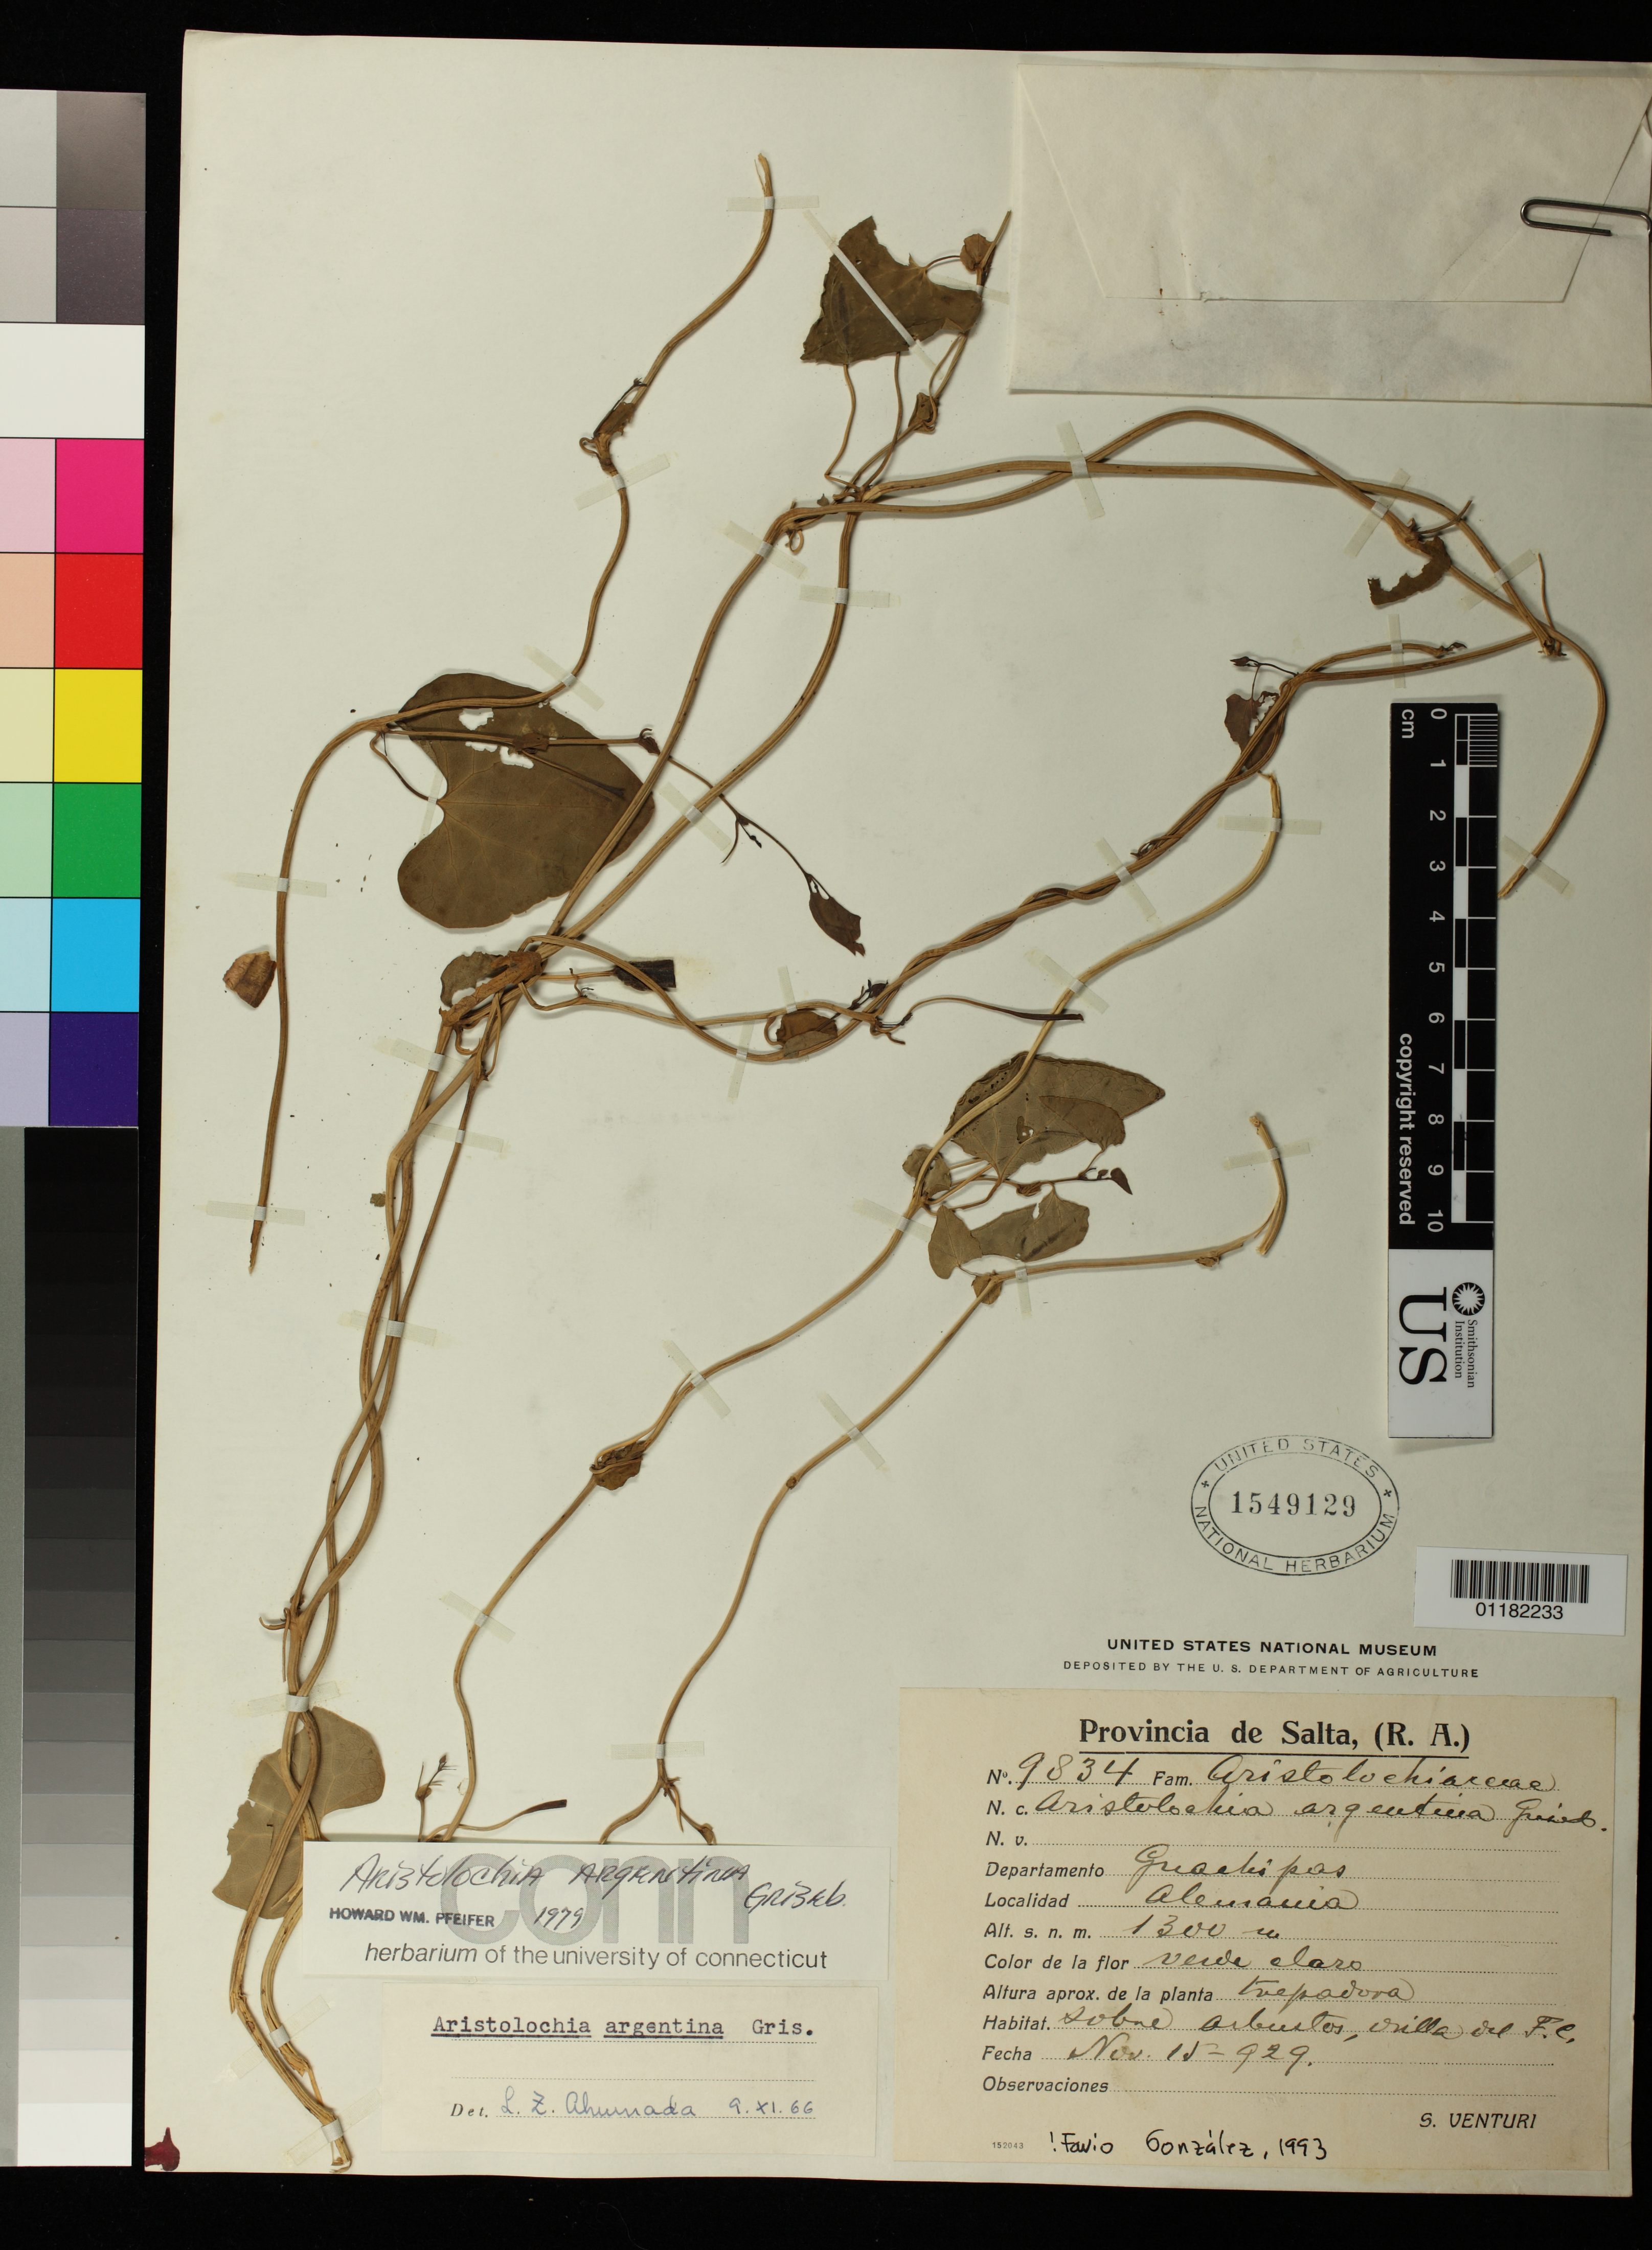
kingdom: Plantae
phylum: Tracheophyta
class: Magnoliopsida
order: Piperales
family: Aristolochiaceae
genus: Aristolochia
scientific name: Aristolochia argentina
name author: Griseb.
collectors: S. Venturi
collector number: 9834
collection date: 1929-11-15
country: Argentina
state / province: Salta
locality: Alemania, Guachipas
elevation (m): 1300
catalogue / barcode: US 1549129